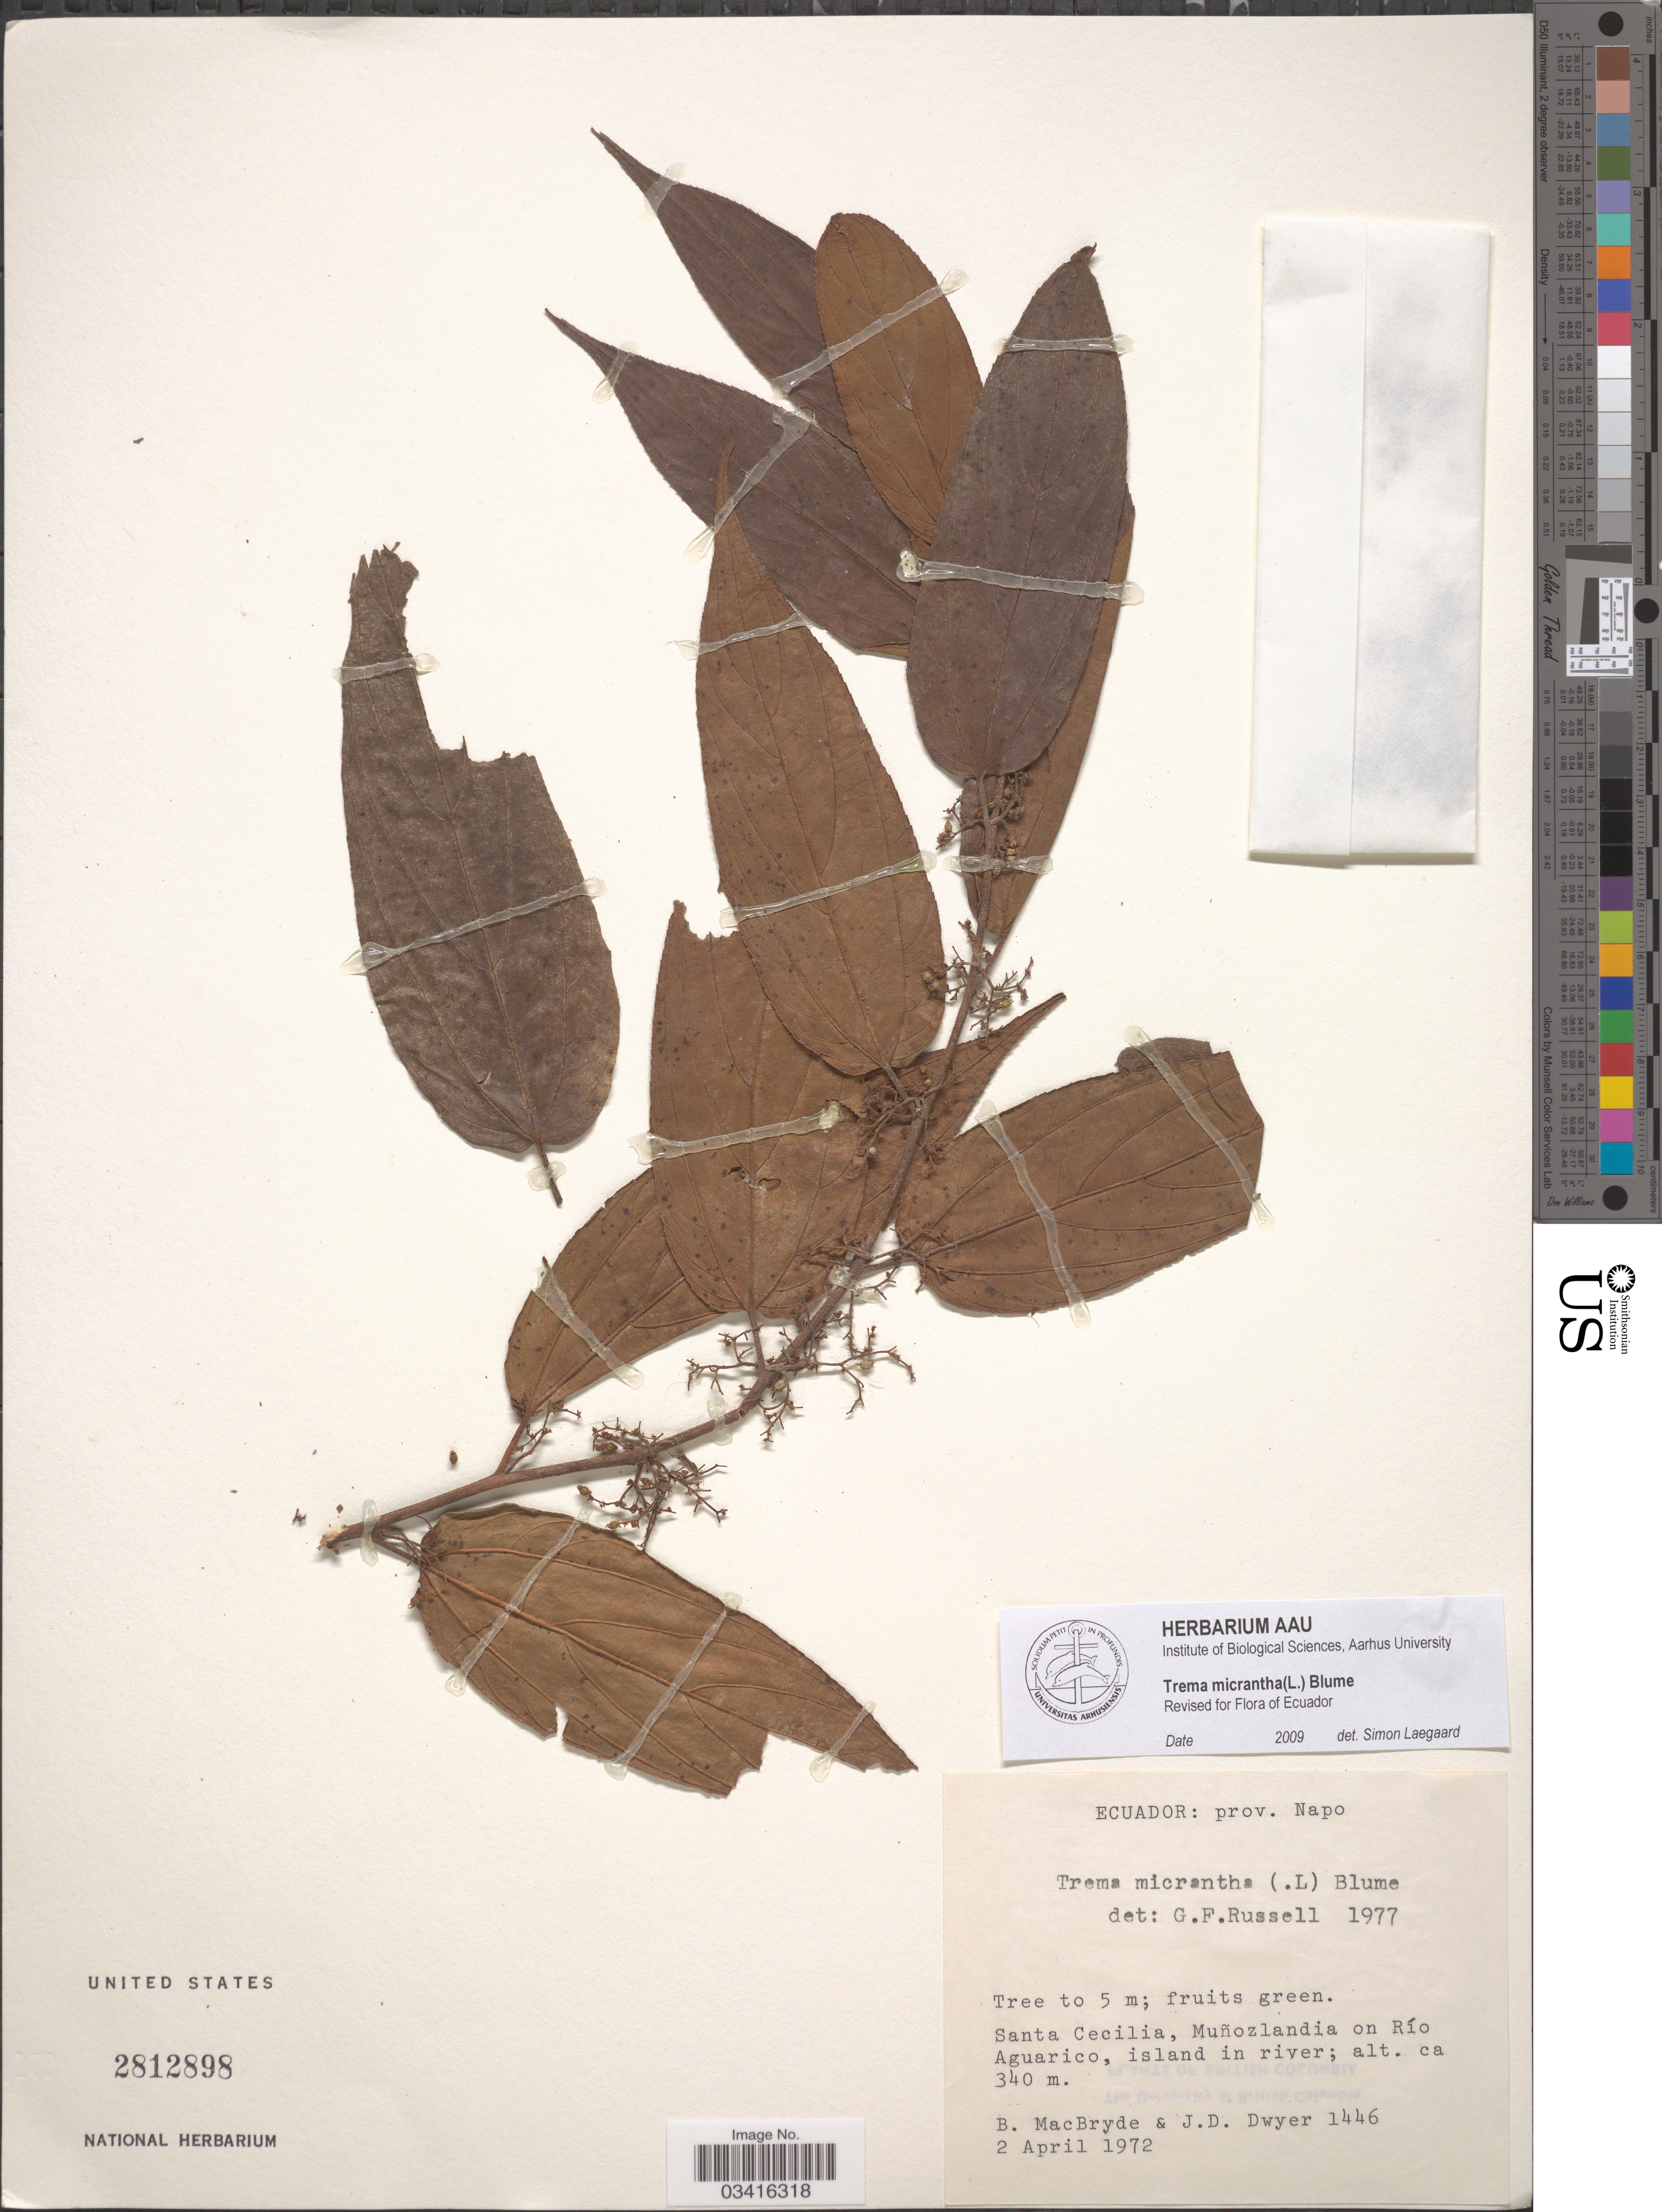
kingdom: Plantae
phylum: Tracheophyta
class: Magnoliopsida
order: Rosales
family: Cannabaceae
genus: Trema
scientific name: Trema micranthum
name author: (L.) Blume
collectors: B. MacBryde & J. D. Dwyer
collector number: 1446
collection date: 1972-04-02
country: Ecuador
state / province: Napo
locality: Santa Cecilia, Muñozlandia on Río Aguarico, island in river.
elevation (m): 340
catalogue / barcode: US 2812898